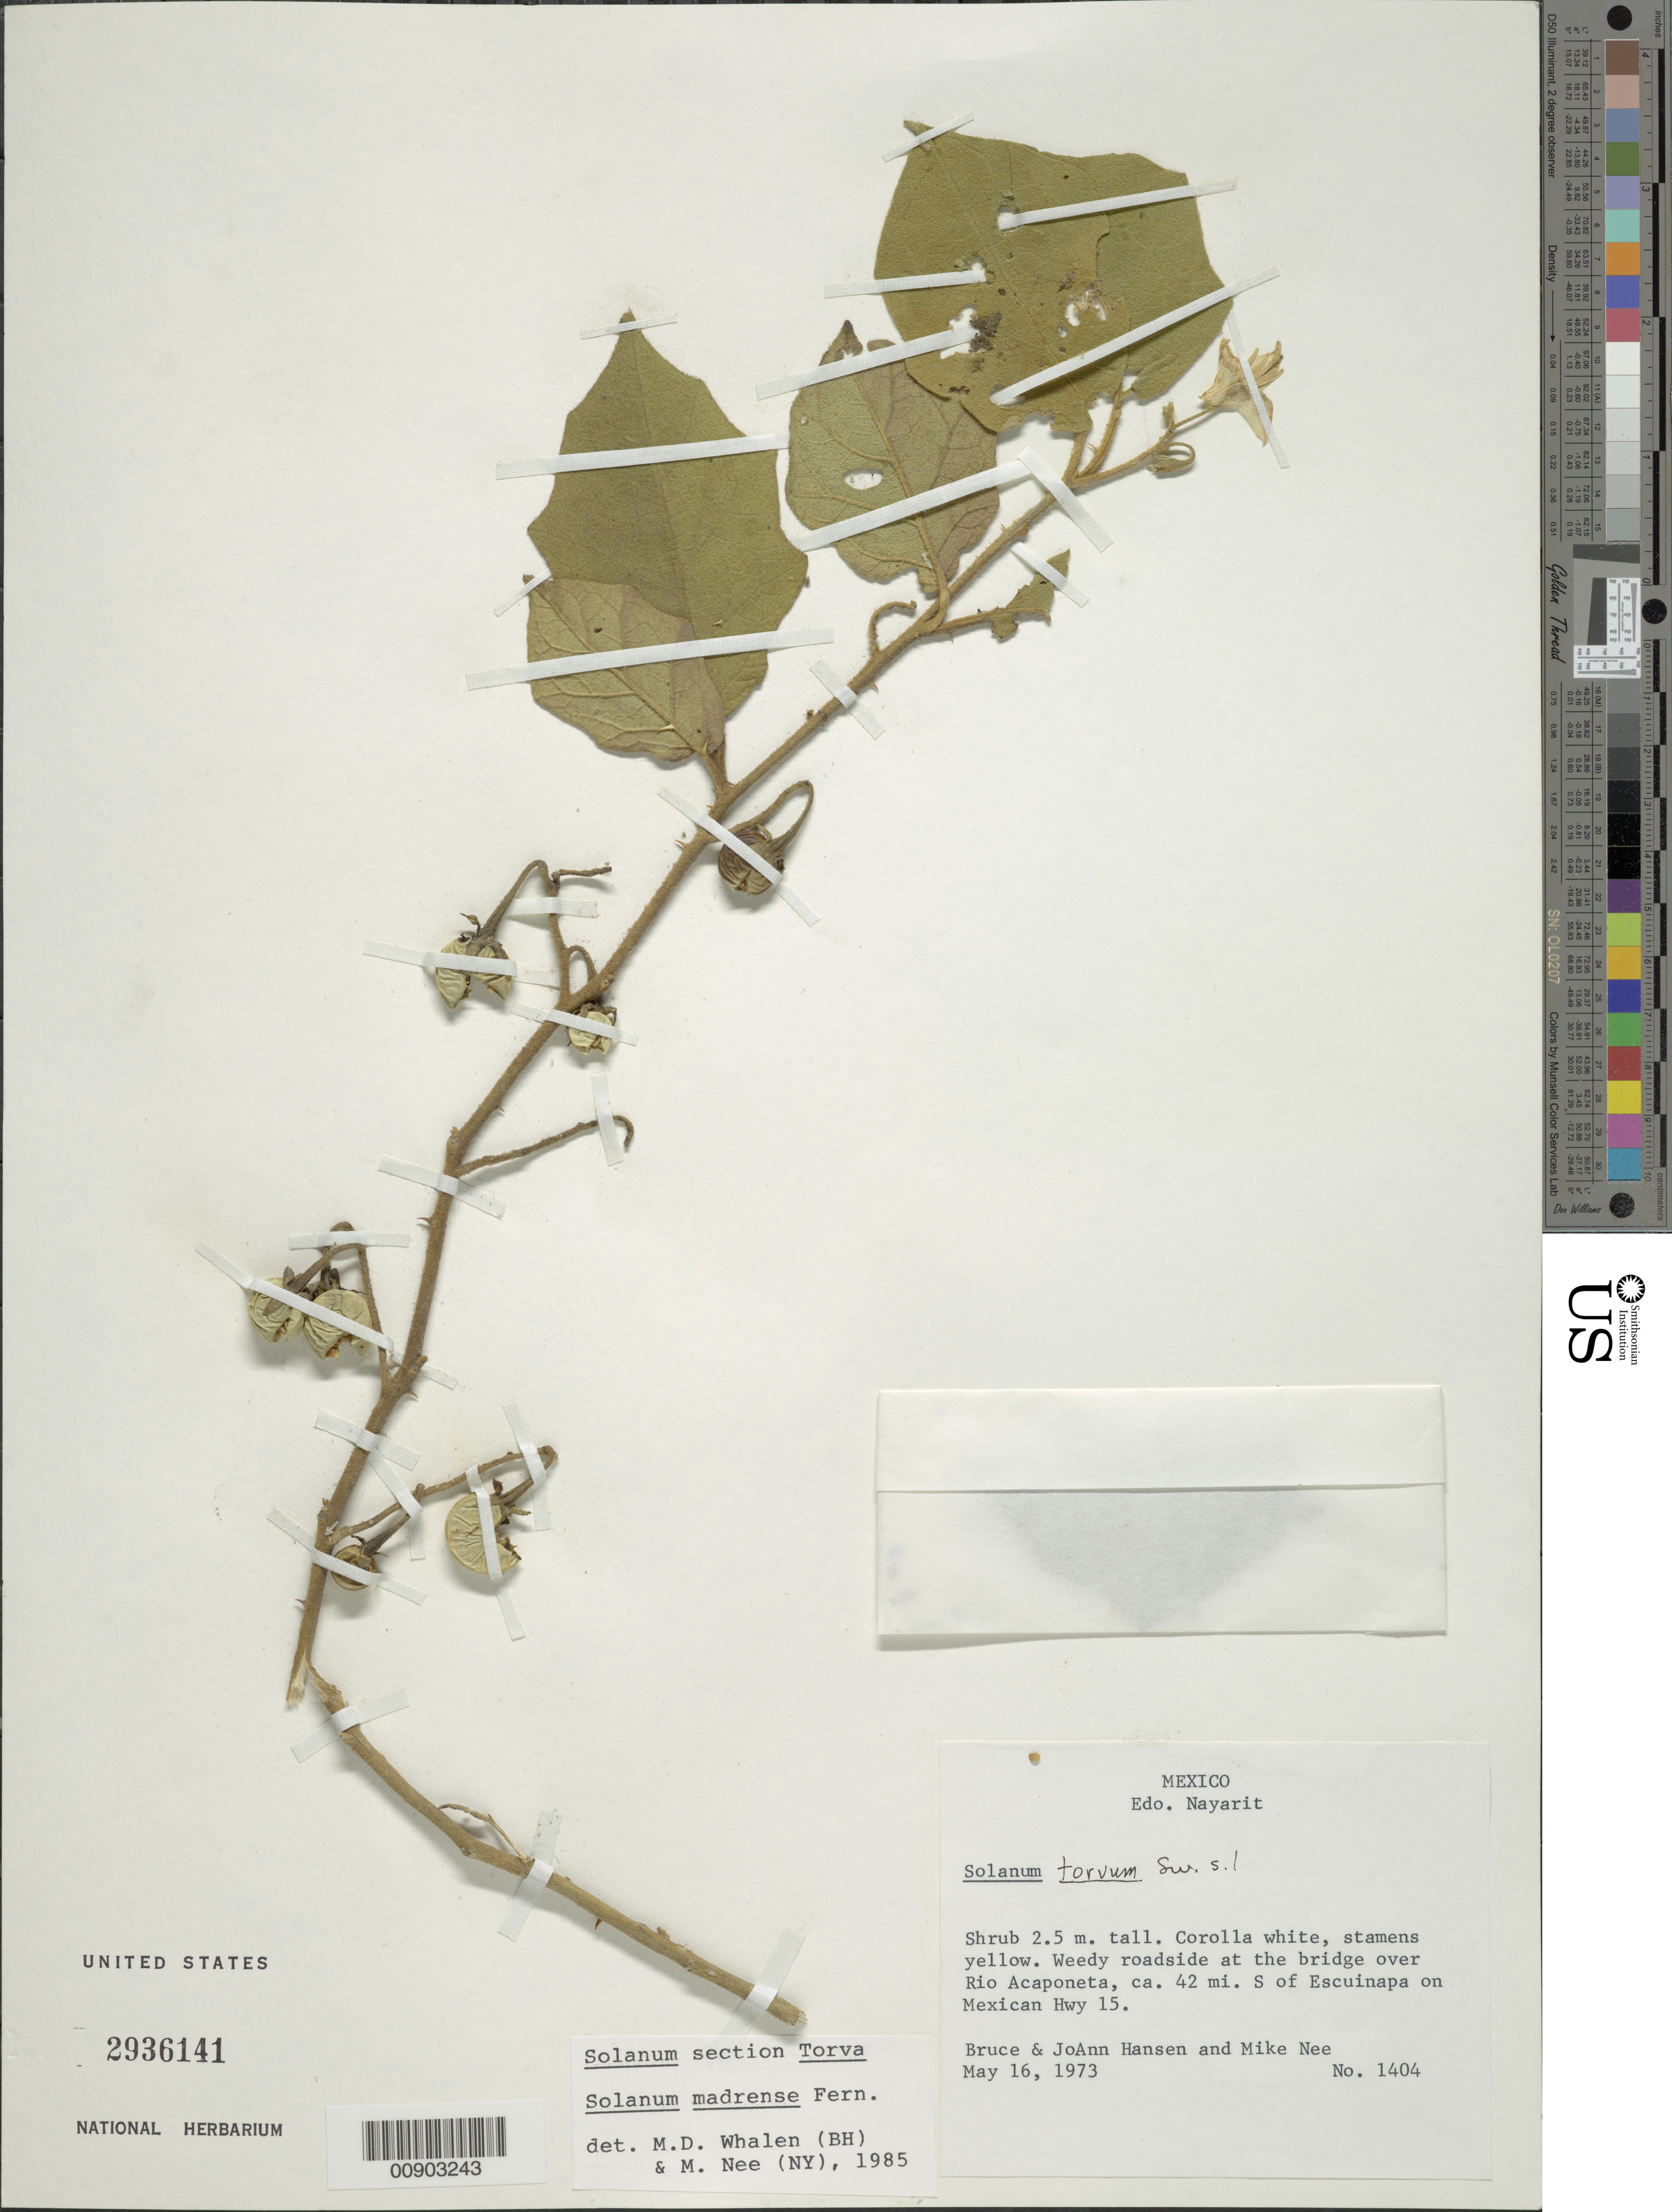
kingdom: Plantae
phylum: Tracheophyta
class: Magnoliopsida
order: Solanales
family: Solanaceae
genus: Solanum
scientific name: Solanum madrense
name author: Fernald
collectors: B. Hansen, J. Hansen & M. Nee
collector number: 1404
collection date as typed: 16 May 1973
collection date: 1973-05-16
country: Mexico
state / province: Nayarit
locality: At the bridge over Río Acaponeta, ca. 42 mi. S of Escuinapa on Mexican Hwy 15.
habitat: Weedy roadside over río.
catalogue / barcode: US 2936141